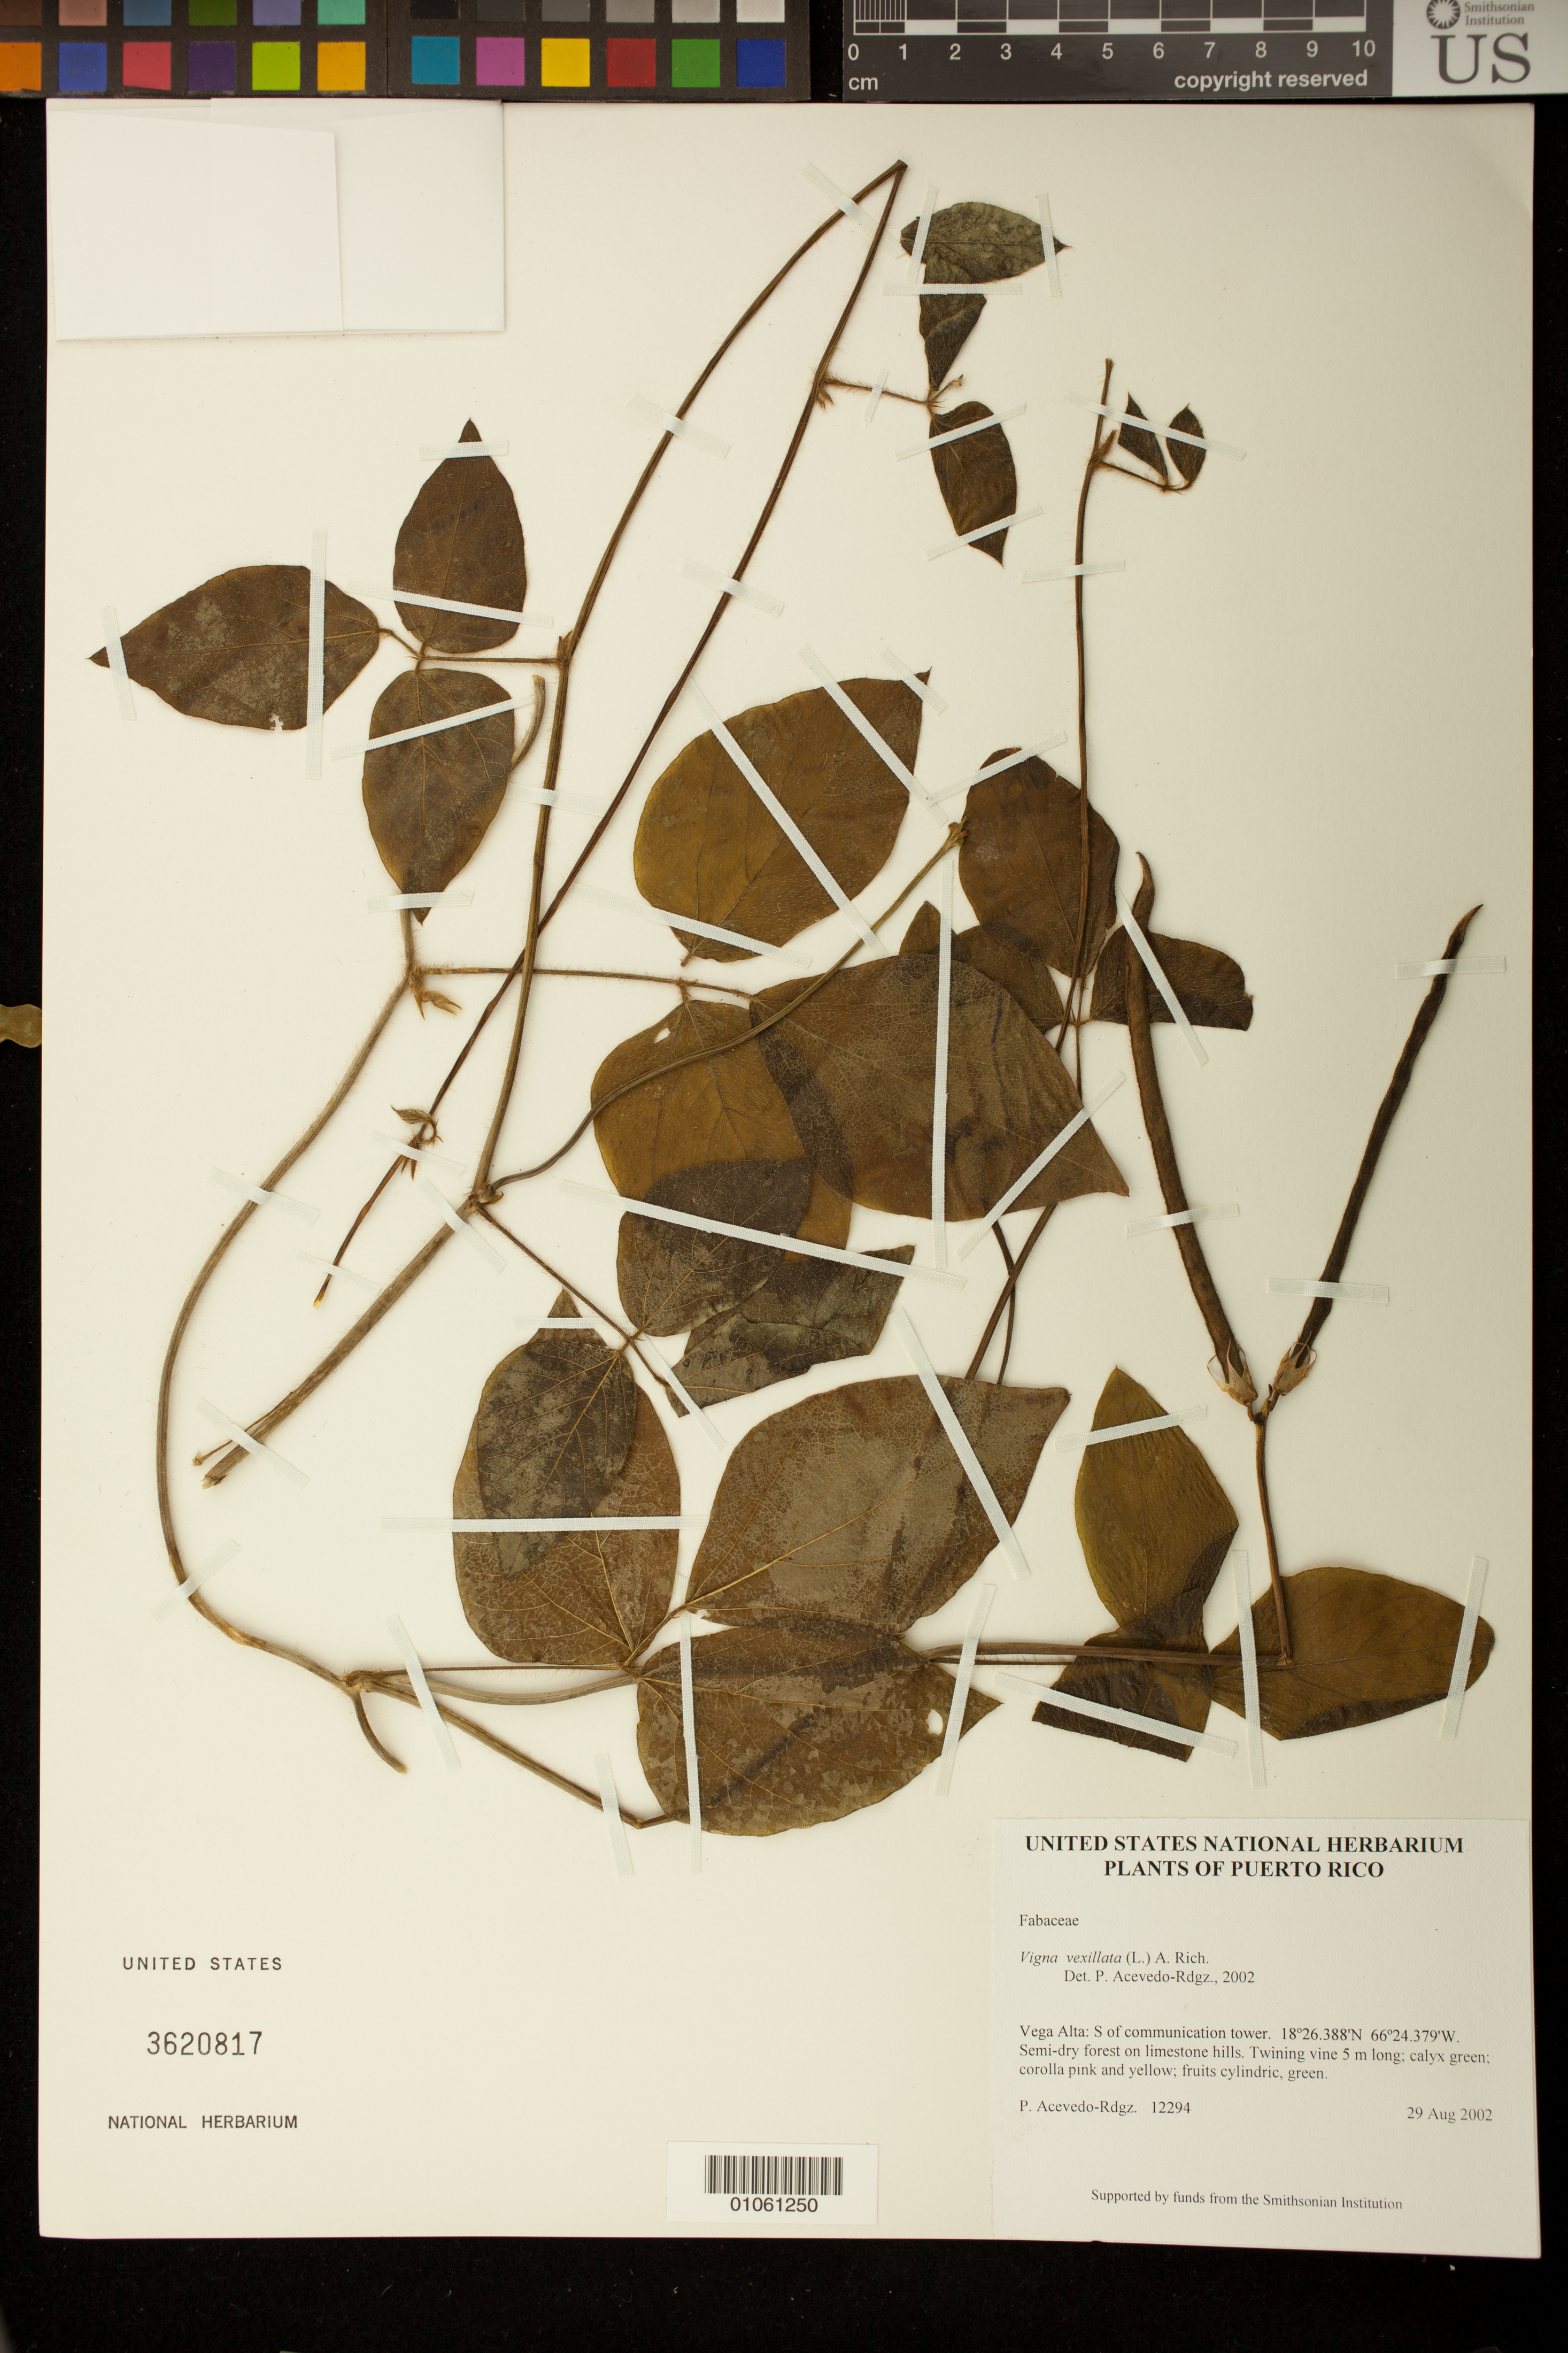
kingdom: Plantae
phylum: Tracheophyta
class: Magnoliopsida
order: Fabales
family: Fabaceae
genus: Vigna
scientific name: Vigna vexillata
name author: (L.) A. Rich.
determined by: Acevedo-Rodríguez, P., (BOT), Smithsonian Institution - National Museum of Natural History (UNITED STATES)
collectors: P. Acevedo-Rodr.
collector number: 12294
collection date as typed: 29 Aug 2002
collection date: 2002-08-29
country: Puerto Rico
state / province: Vega Alta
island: Puerto Rico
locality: Vega Alta: S of communication tower.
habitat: Semi-dry forest on limestone hills.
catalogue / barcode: US 3620817